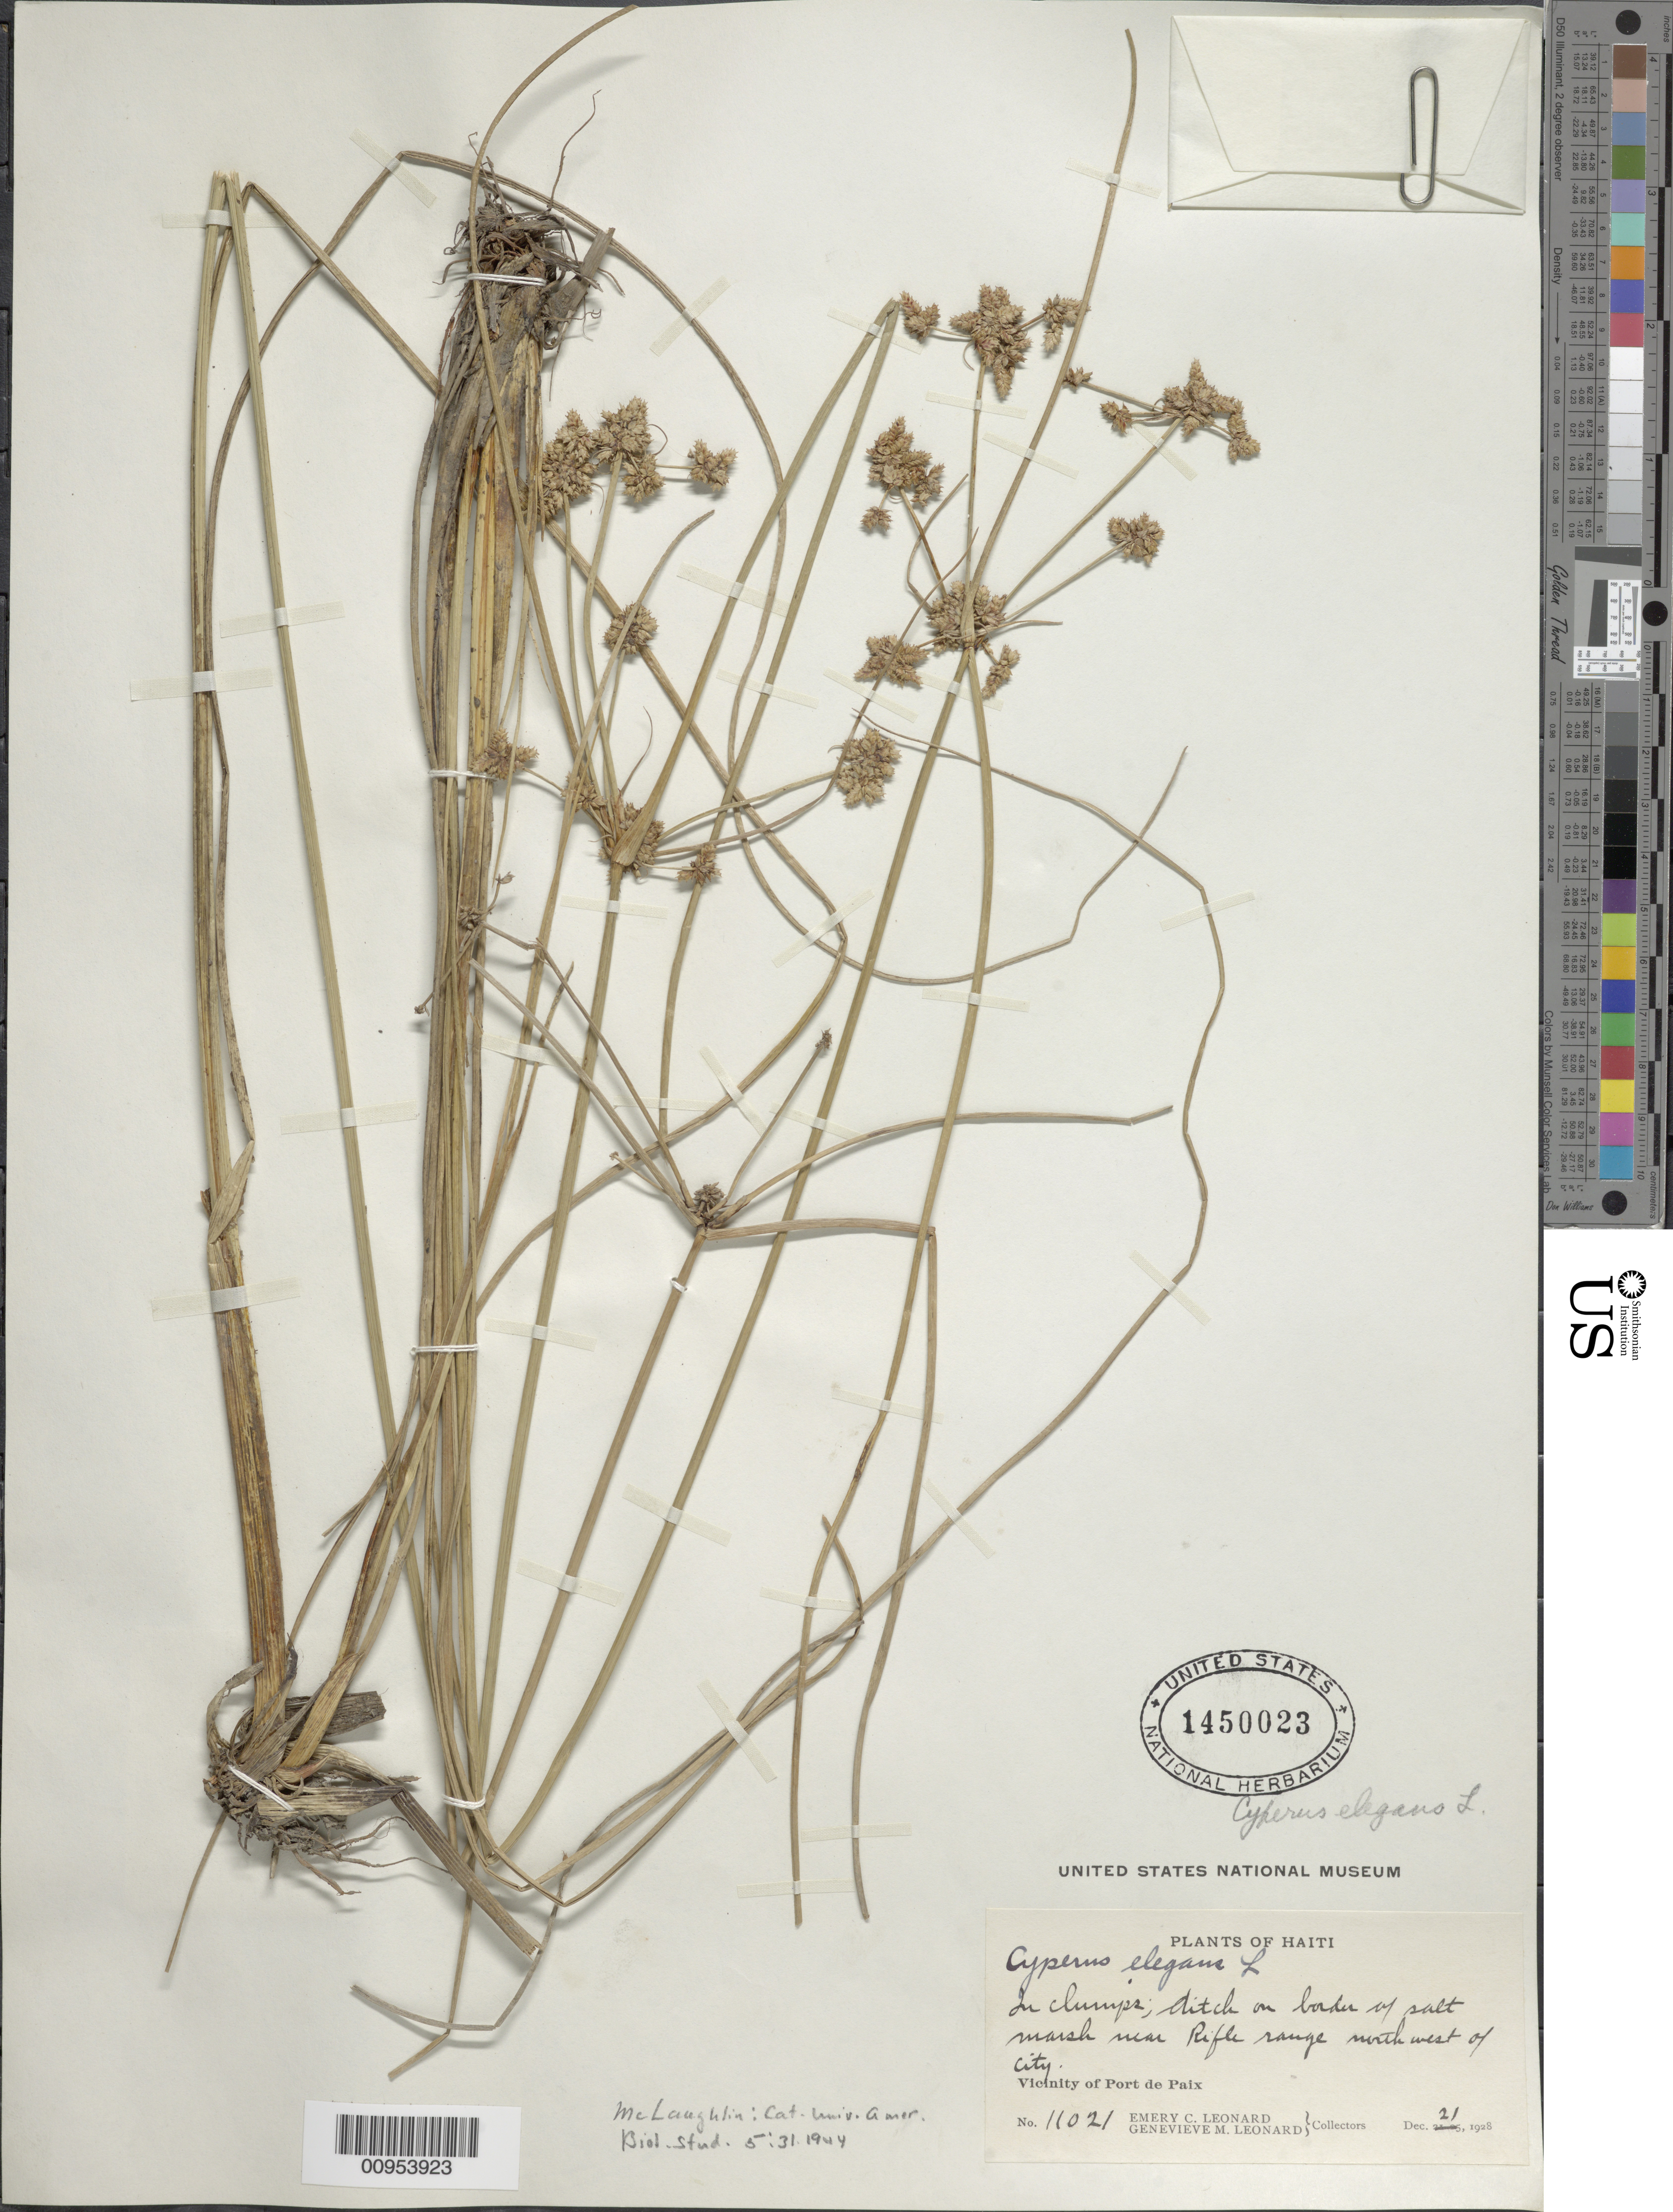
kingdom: Plantae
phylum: Tracheophyta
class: Liliopsida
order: Poales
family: Cyperaceae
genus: Cyperus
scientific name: Cyperus elegans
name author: L.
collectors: E. C. Leonard & G. M. Leonard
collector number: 11021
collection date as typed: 21 Dec 1928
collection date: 1928-12-21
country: Haiti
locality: Vicinity of Port de Paix, border of salt marsh near Rifle range, NW of City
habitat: Ditch on border of salt marsh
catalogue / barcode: US 1450023